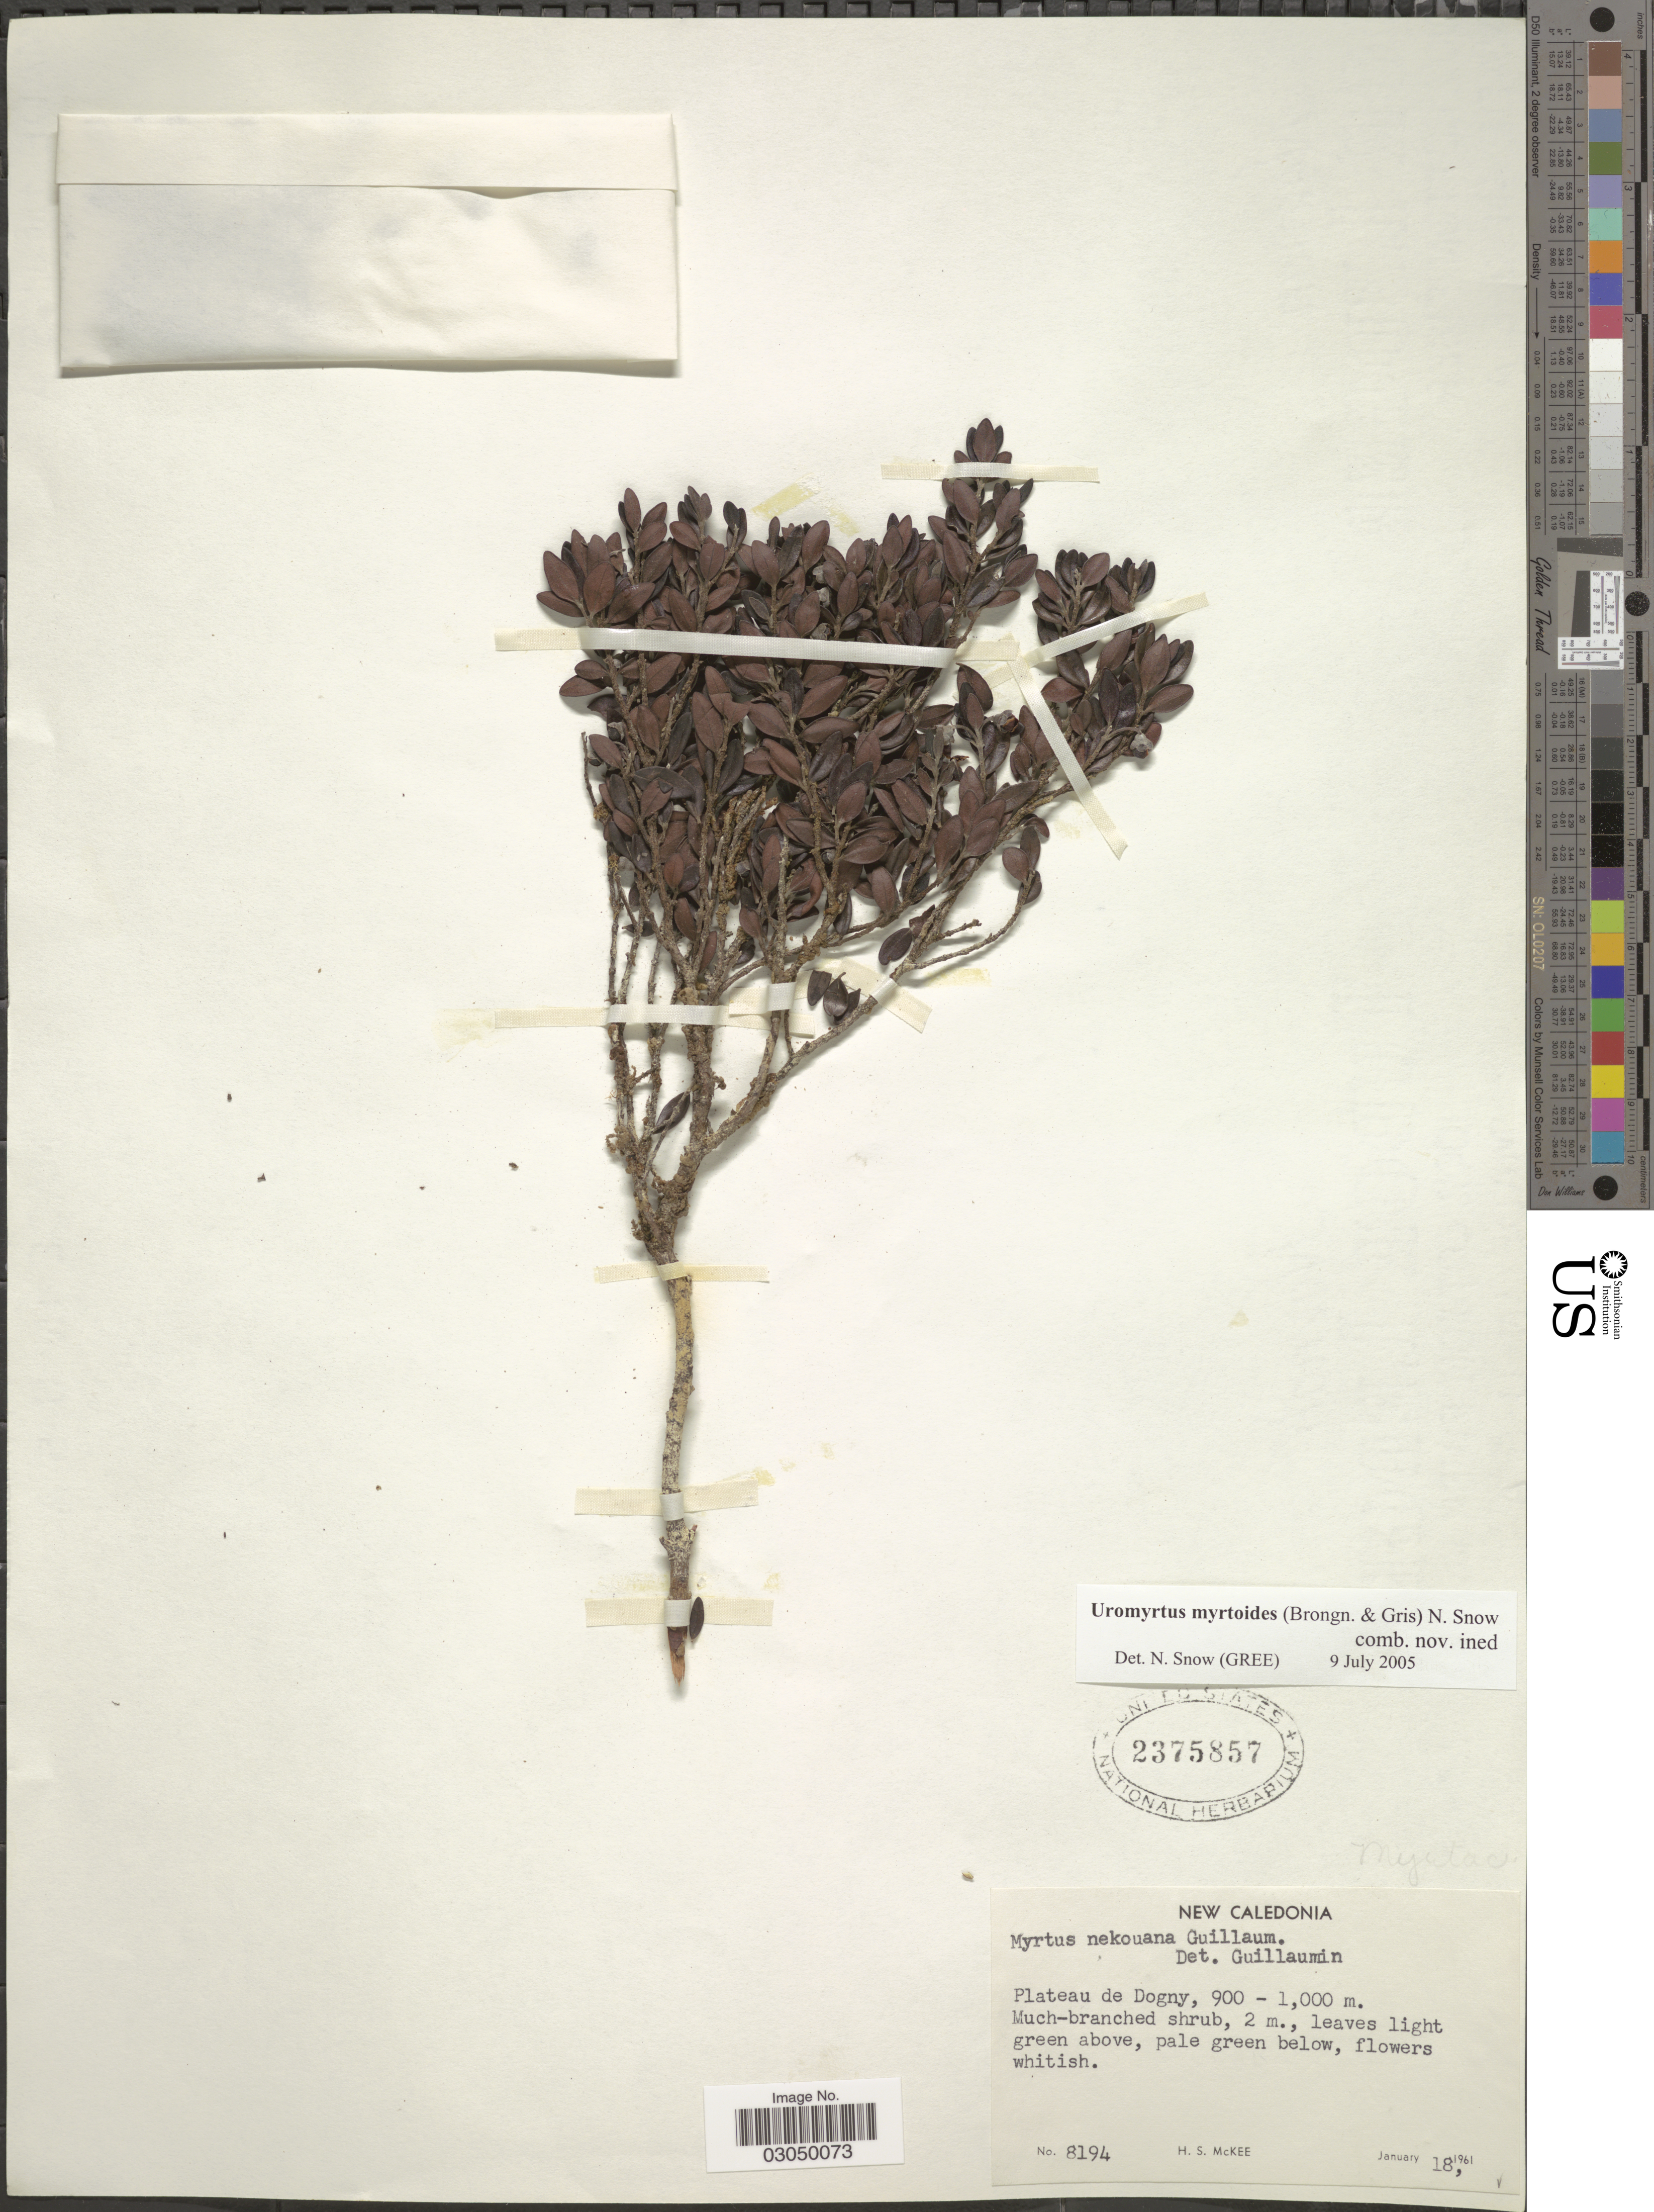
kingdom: Plantae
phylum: Tracheophyta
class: Magnoliopsida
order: Myrtales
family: Myrtaceae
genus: Uromyrtus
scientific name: Uromyrtus myrtoides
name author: (Brongn. & Gris) N. Snow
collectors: H. S. McKee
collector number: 8194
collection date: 1961-01-18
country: New Caledonia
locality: Plateau de Dogny.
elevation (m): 900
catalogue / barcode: US 2375857